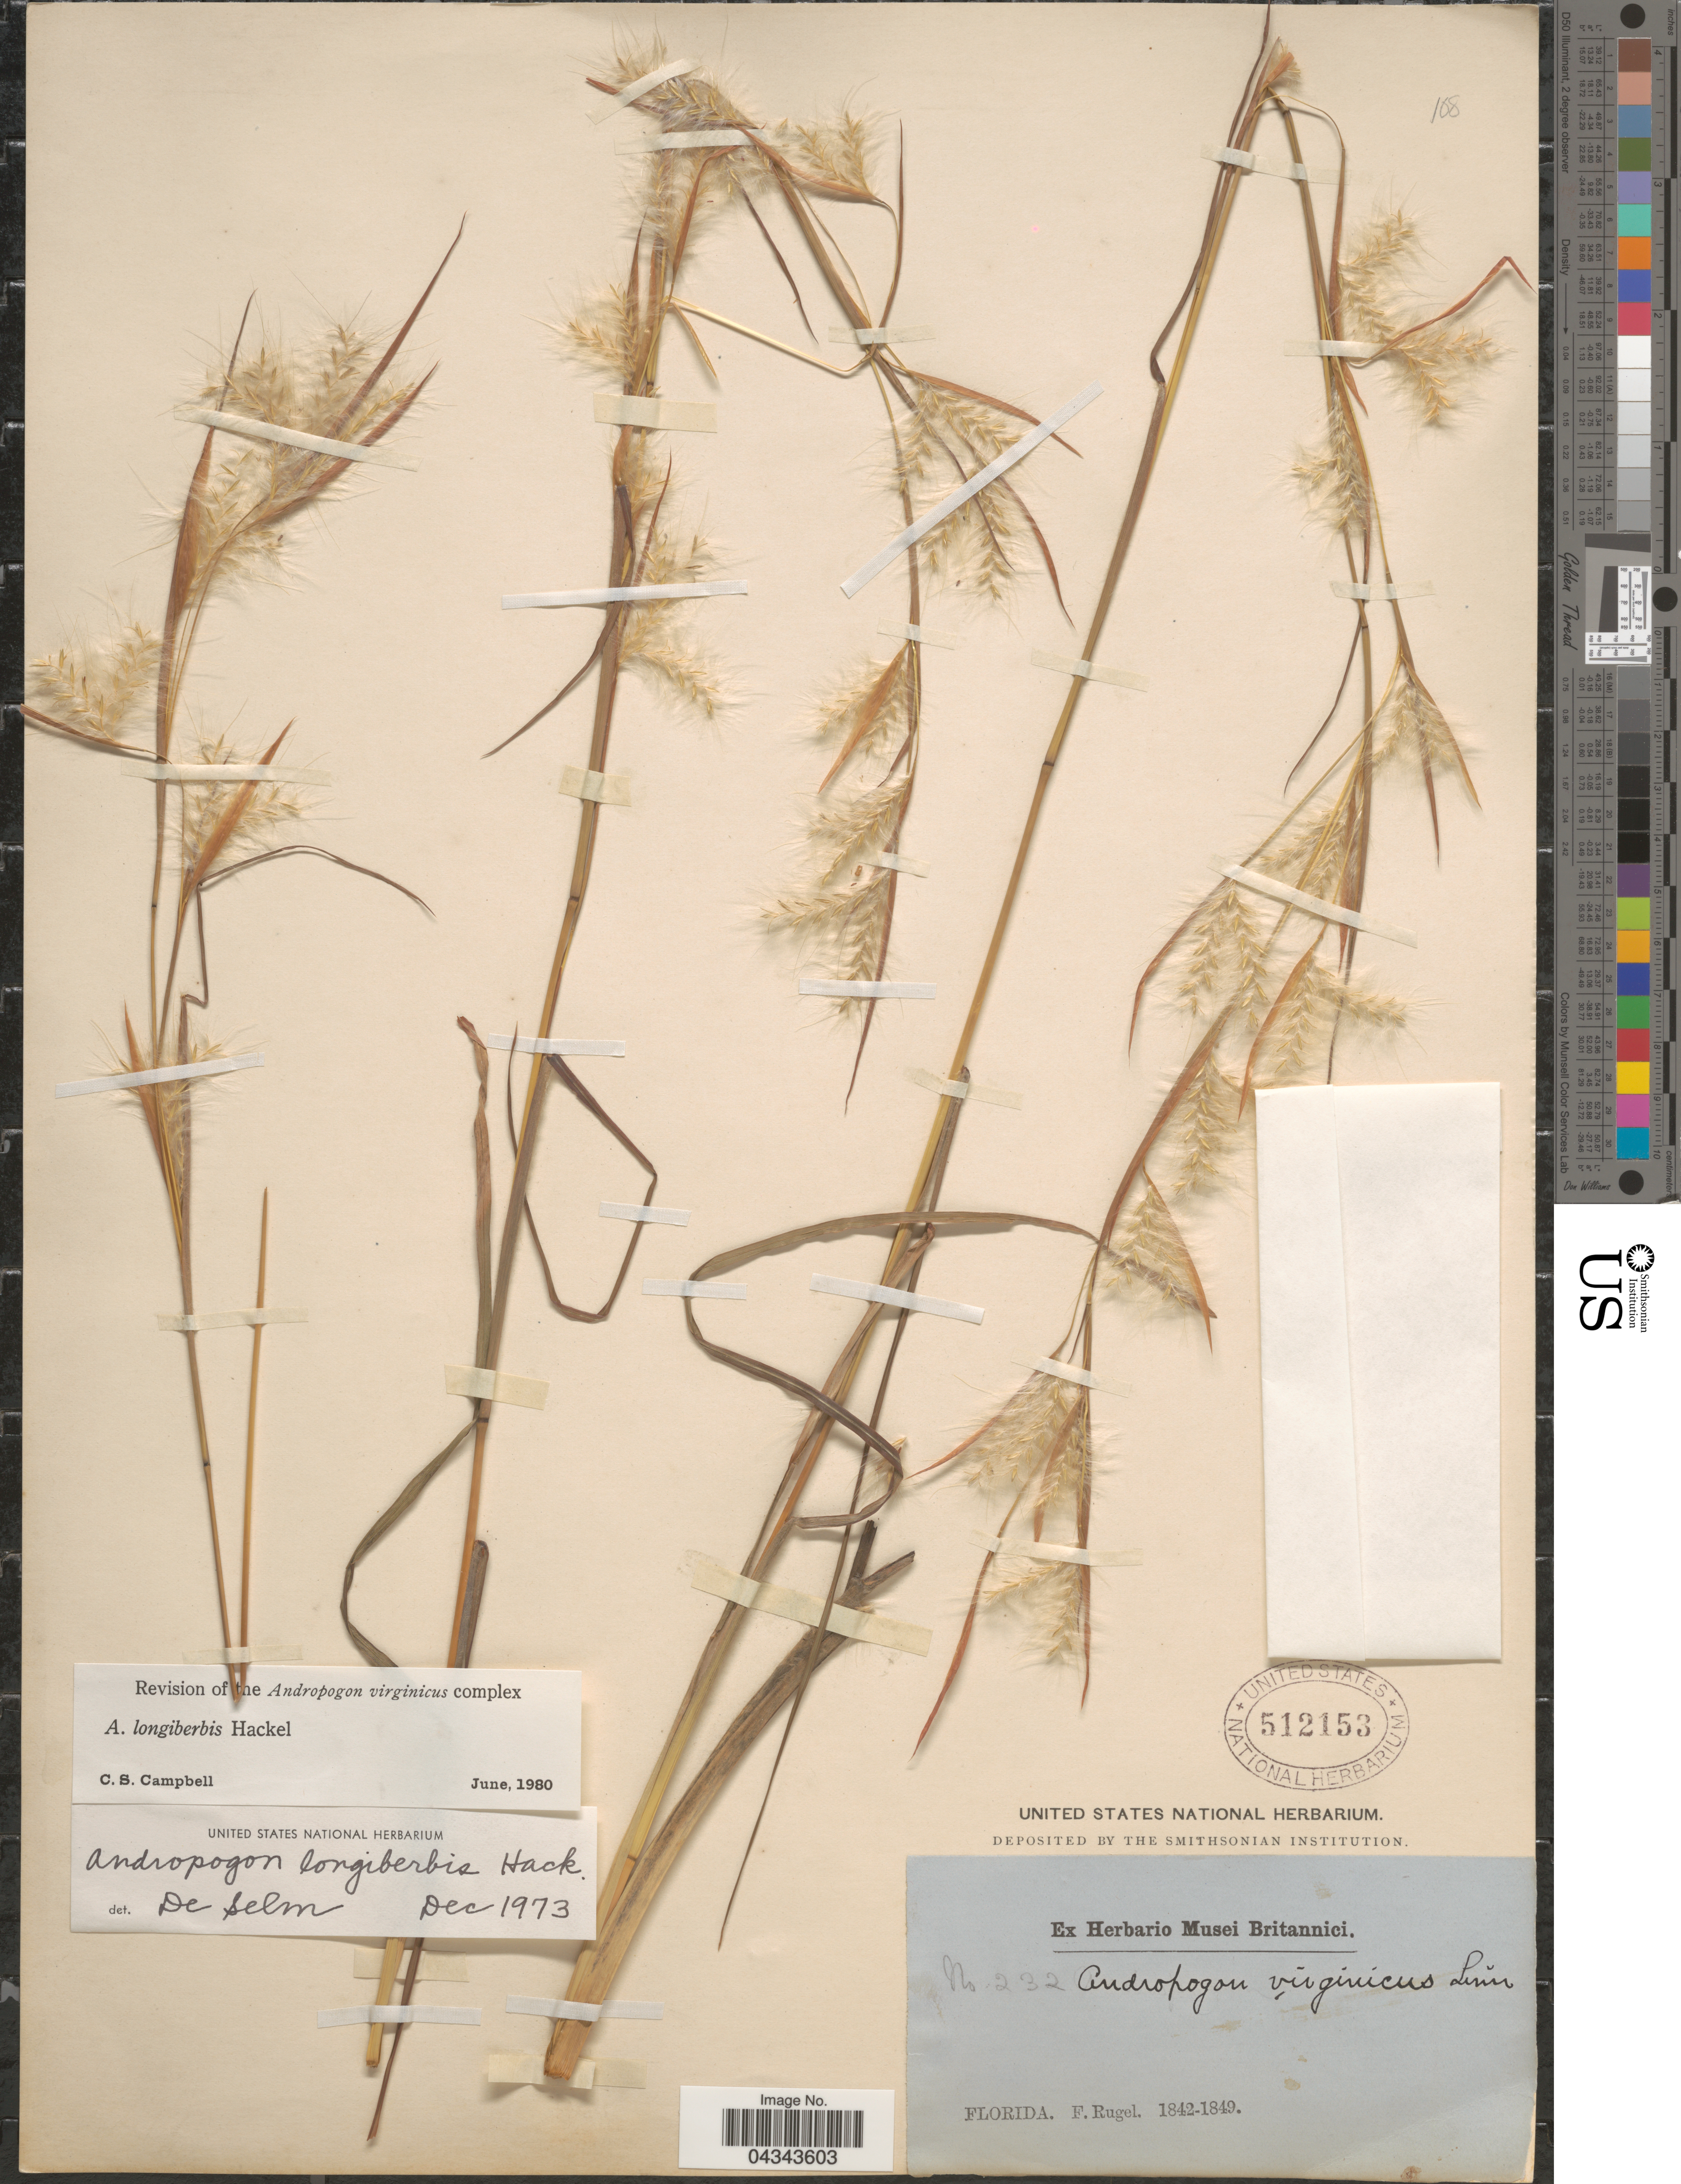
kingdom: Plantae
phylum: Tracheophyta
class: Liliopsida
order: Poales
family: Poaceae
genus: Andropogon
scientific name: Andropogon longiberbis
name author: Hack.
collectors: F. Rugel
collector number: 232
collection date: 1842/1849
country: United States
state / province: Florida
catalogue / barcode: US 512153